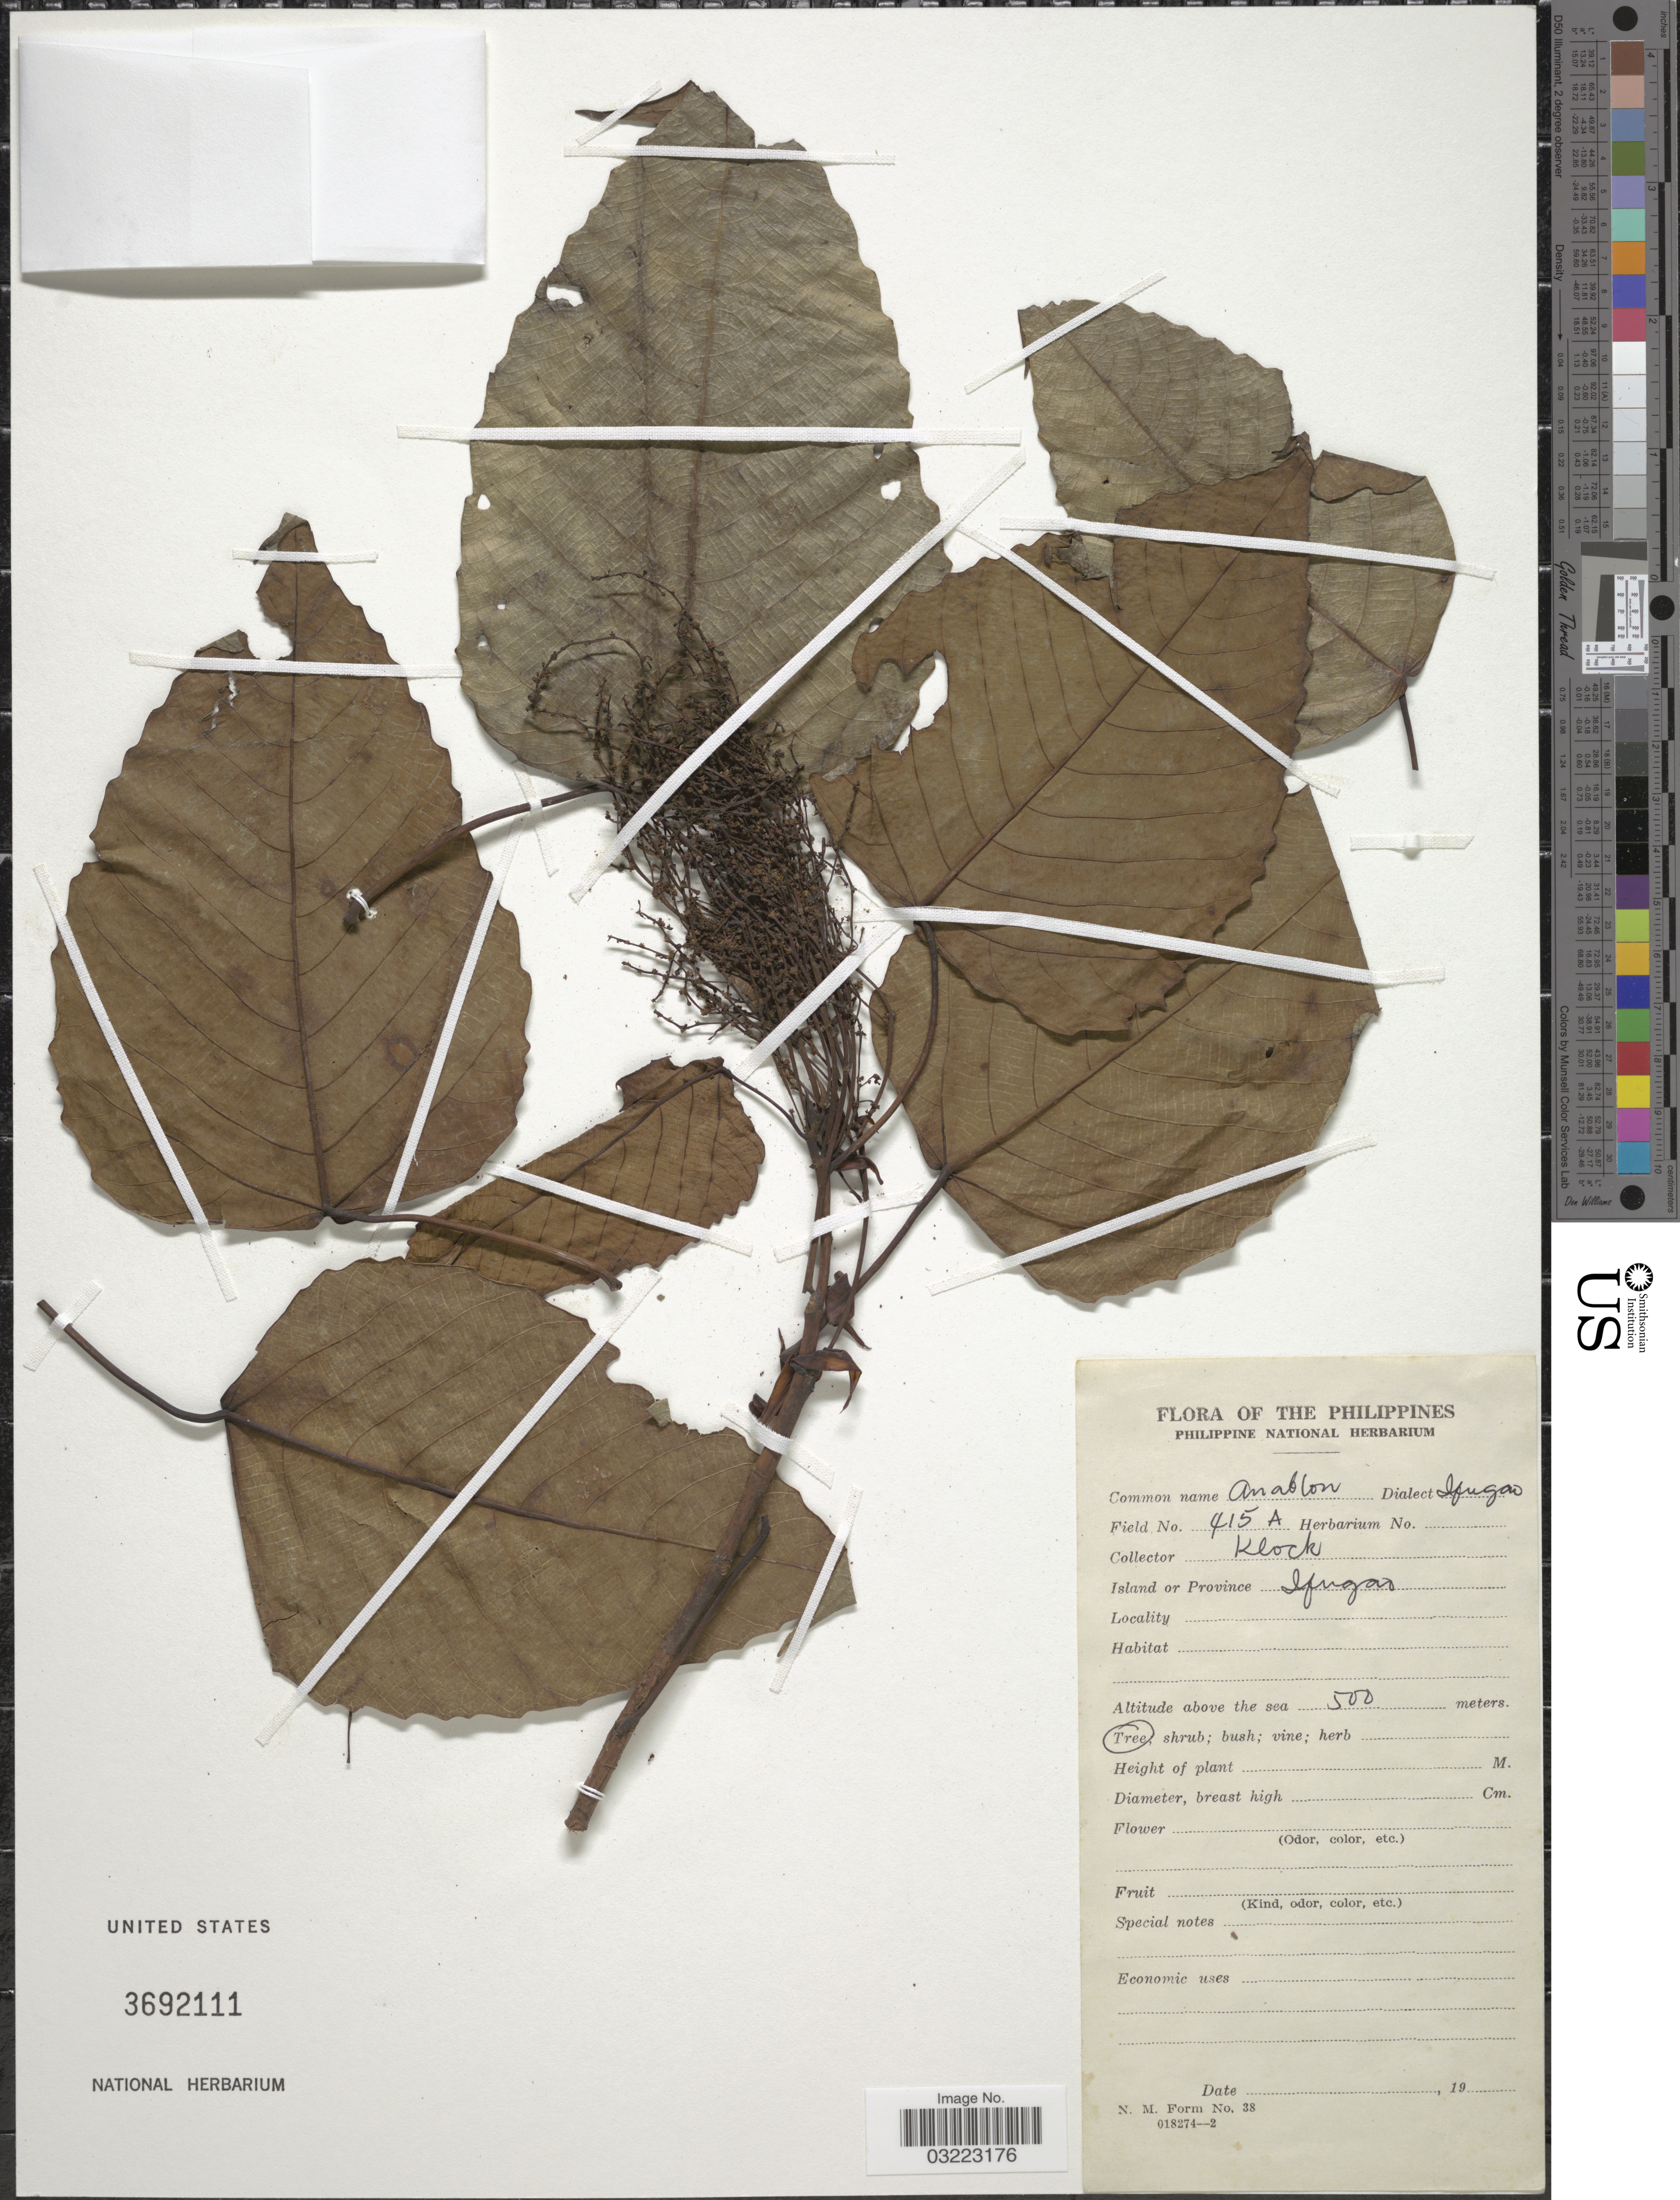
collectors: Klock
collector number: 415A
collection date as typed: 19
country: Philippines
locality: Island or Province Ifugao.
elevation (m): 500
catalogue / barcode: US 3692111